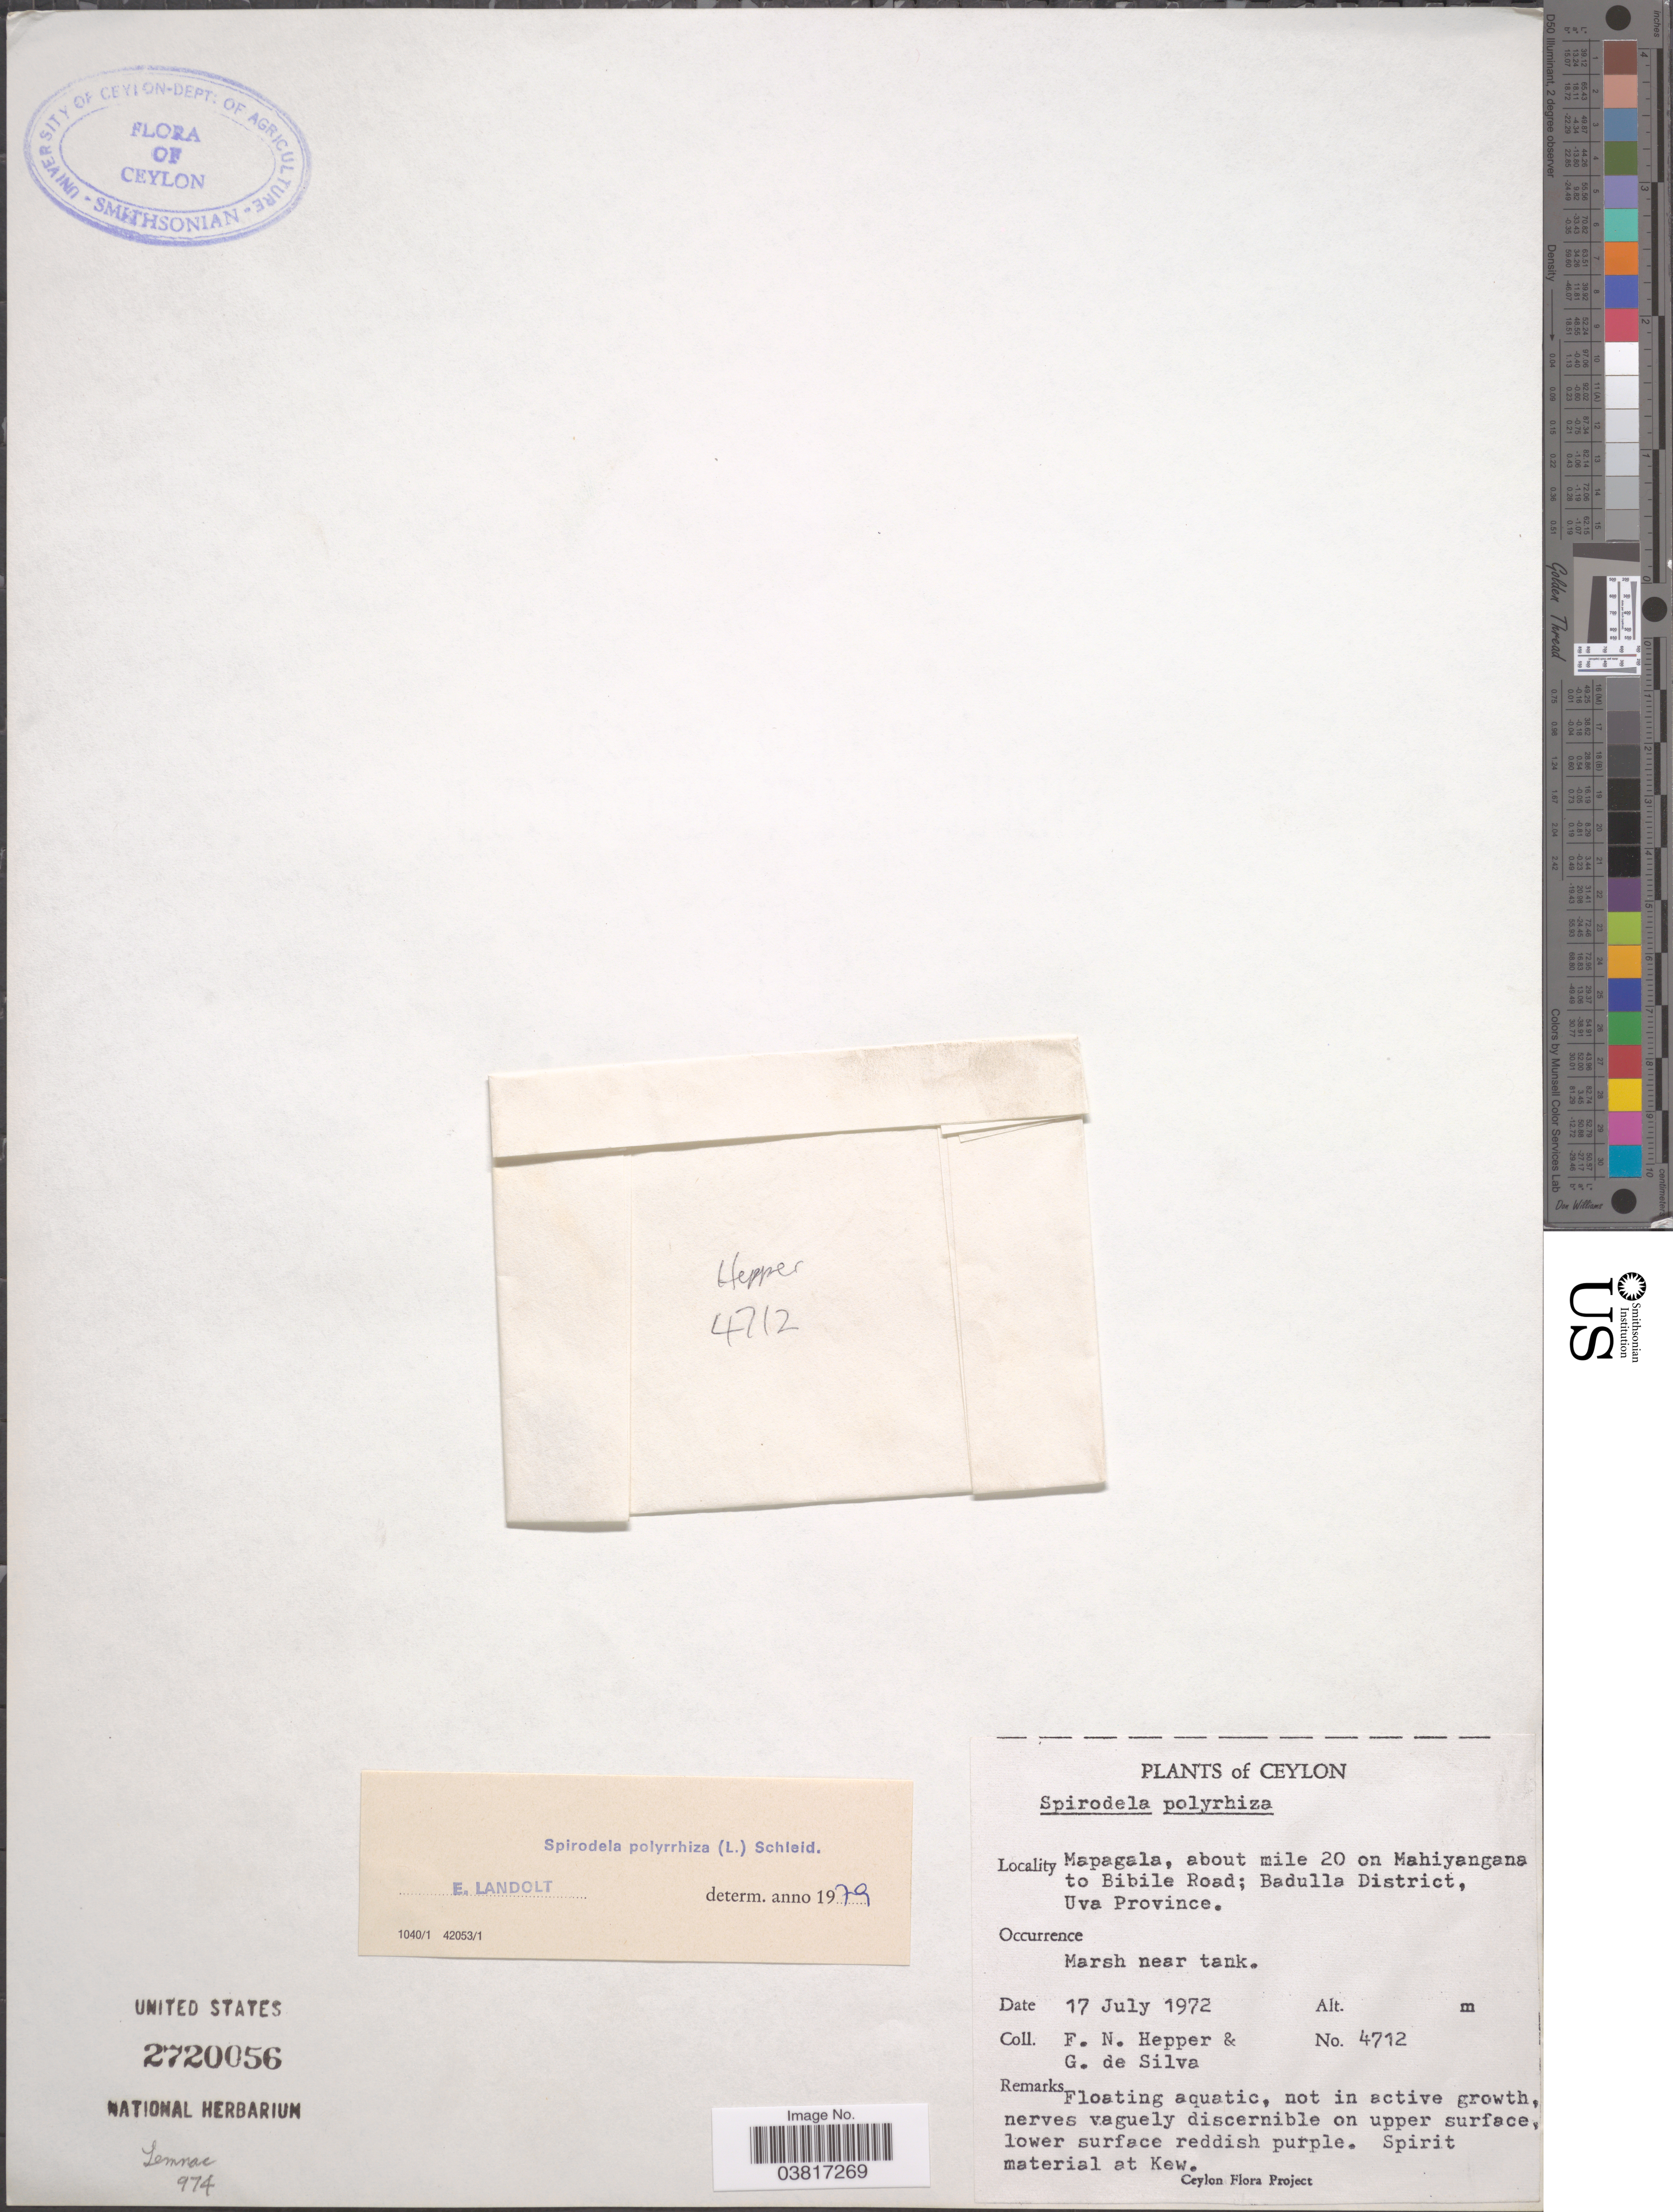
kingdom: Plantae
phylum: Tracheophyta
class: Liliopsida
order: Alismatales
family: Araceae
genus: Spirodela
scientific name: Spirodela polyrrhiza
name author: (L.) Schleid.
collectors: F. Hepper & G. De Silva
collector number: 4712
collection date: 1972-07-17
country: Sri Lanka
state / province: Uva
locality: Ceylon. Mapagala, about mile 20 on Mahiyangans to Bibile Road; Badulla District. Marsh near tank.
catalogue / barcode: US 2720056